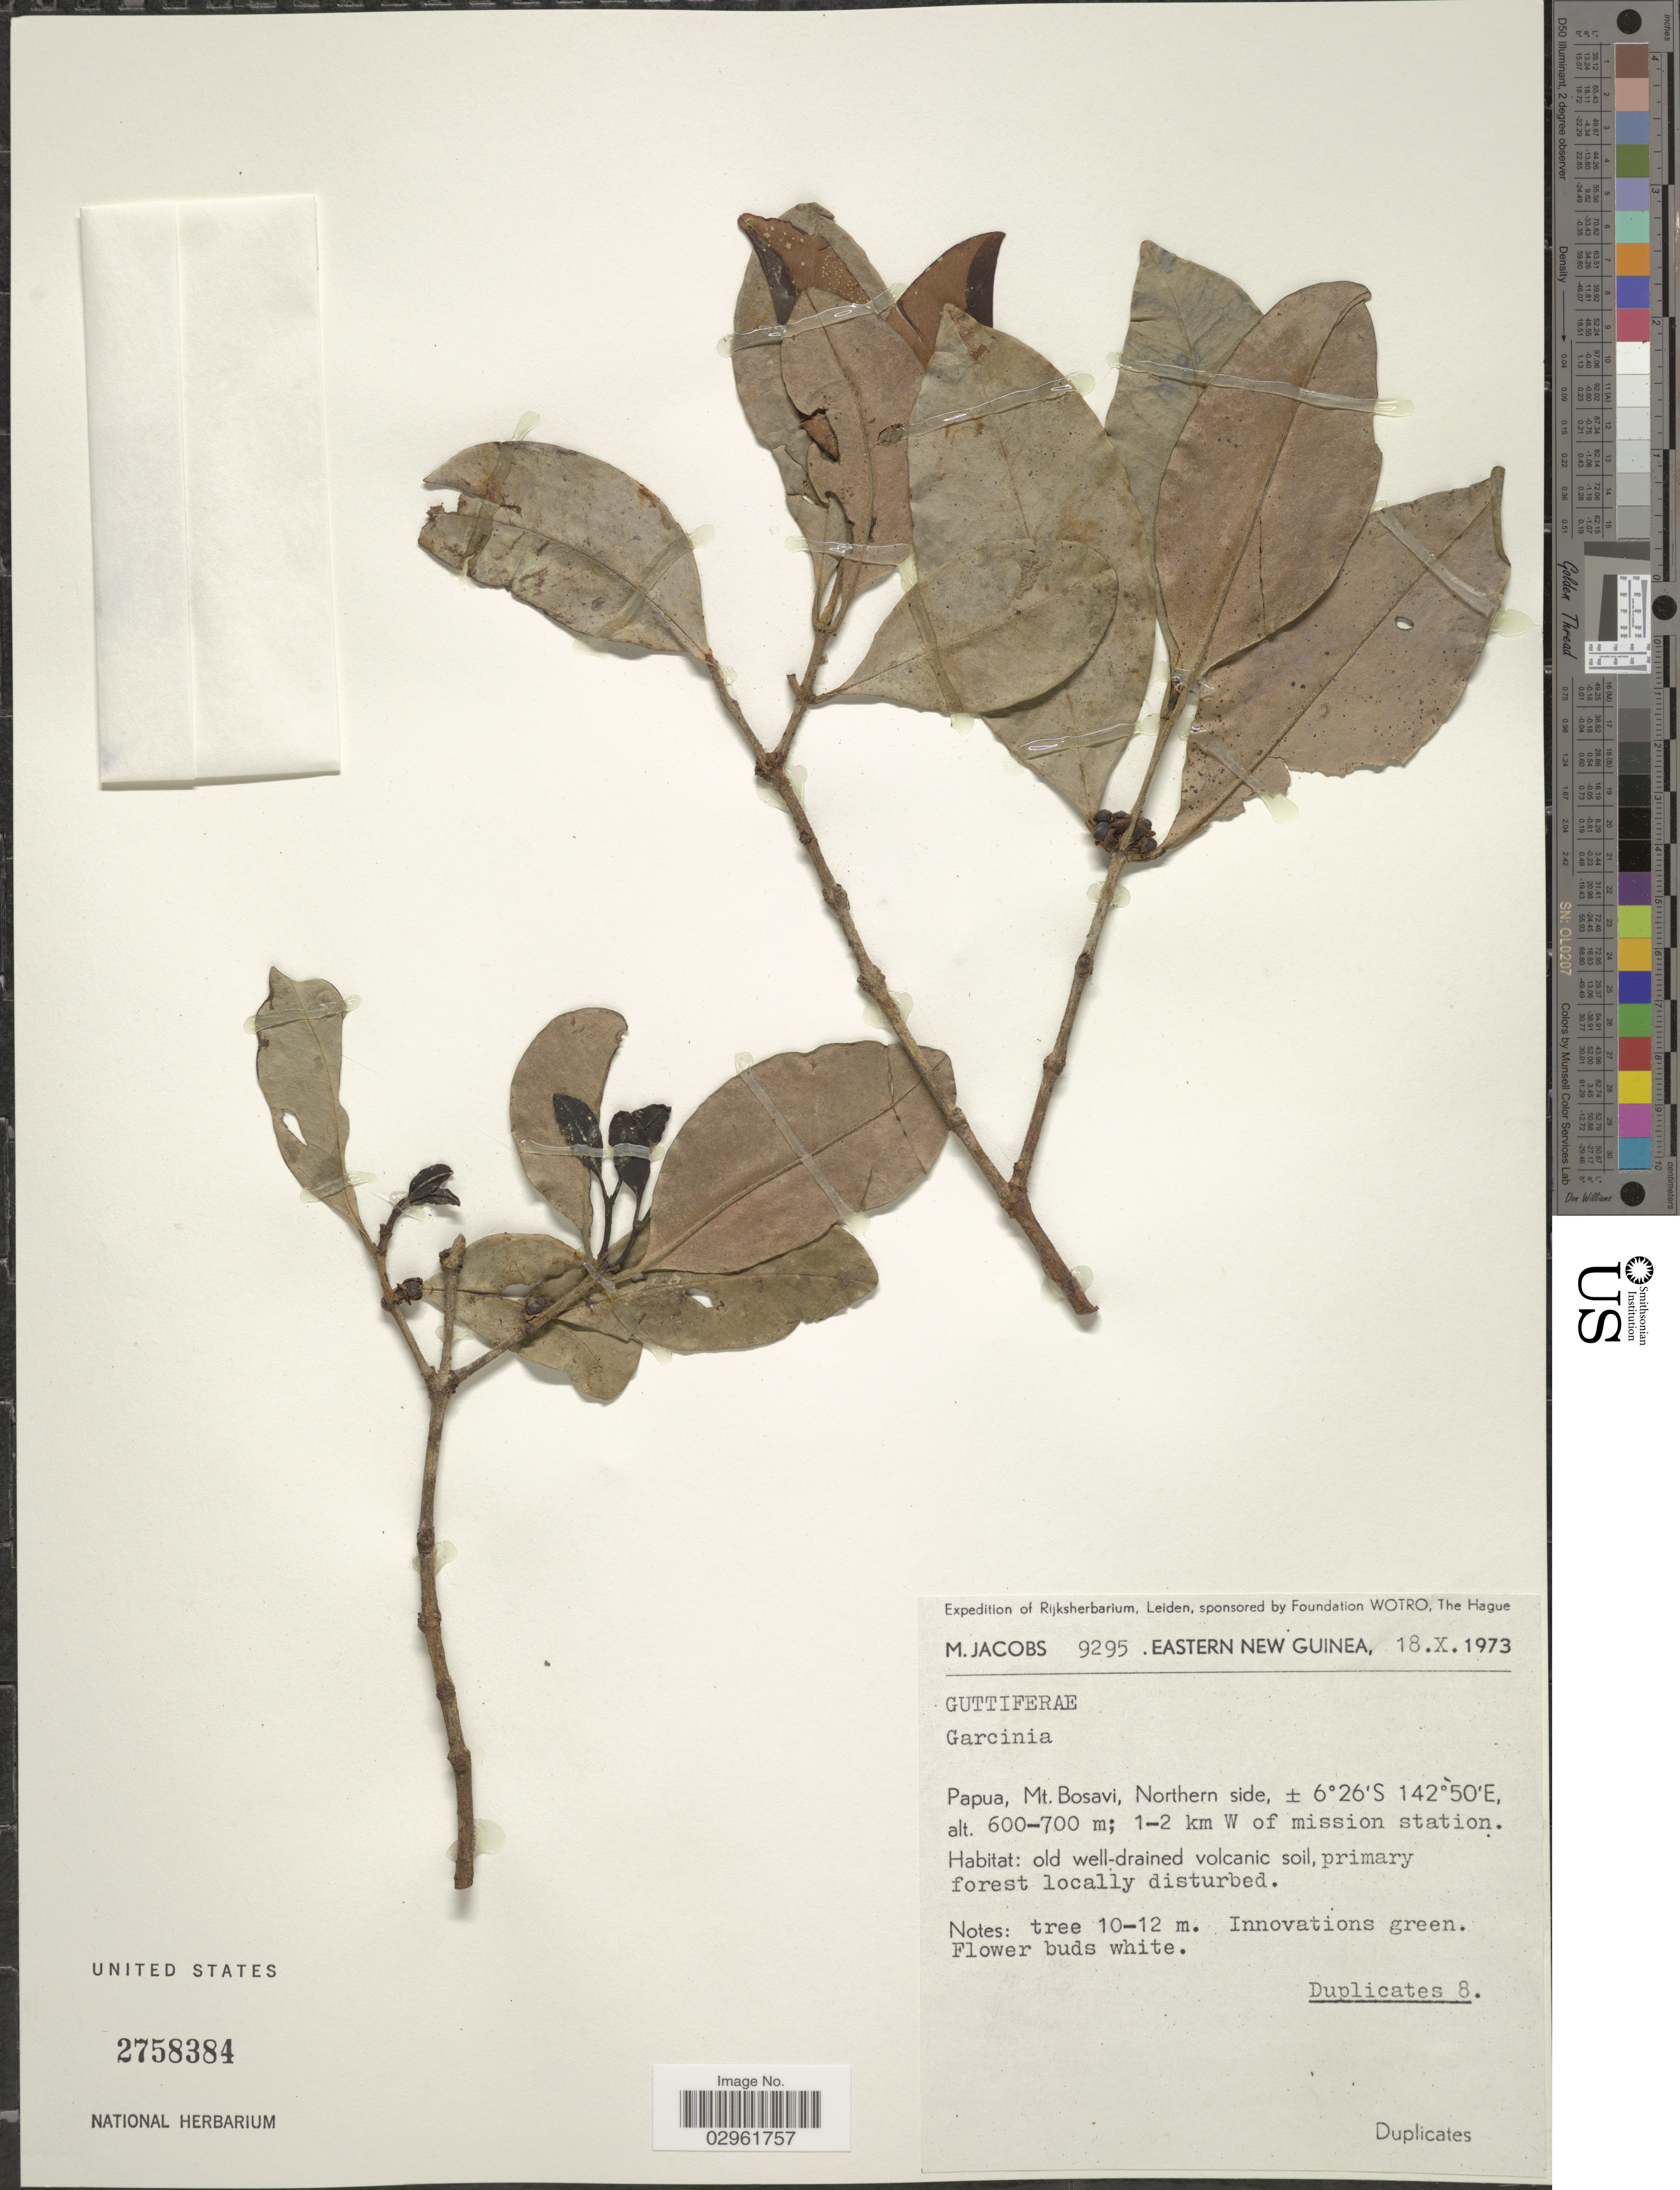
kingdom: Plantae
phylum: Tracheophyta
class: Magnoliopsida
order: Malpighiales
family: Clusiaceae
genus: Garcinia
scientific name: Garcinia sp.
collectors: M. Jacobs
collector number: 9295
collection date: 1973-10-18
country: Papua New Guinea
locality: Eastern New Guinea. Papua, Mt. Bosavi, Northern side.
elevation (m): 600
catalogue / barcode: US 2758384